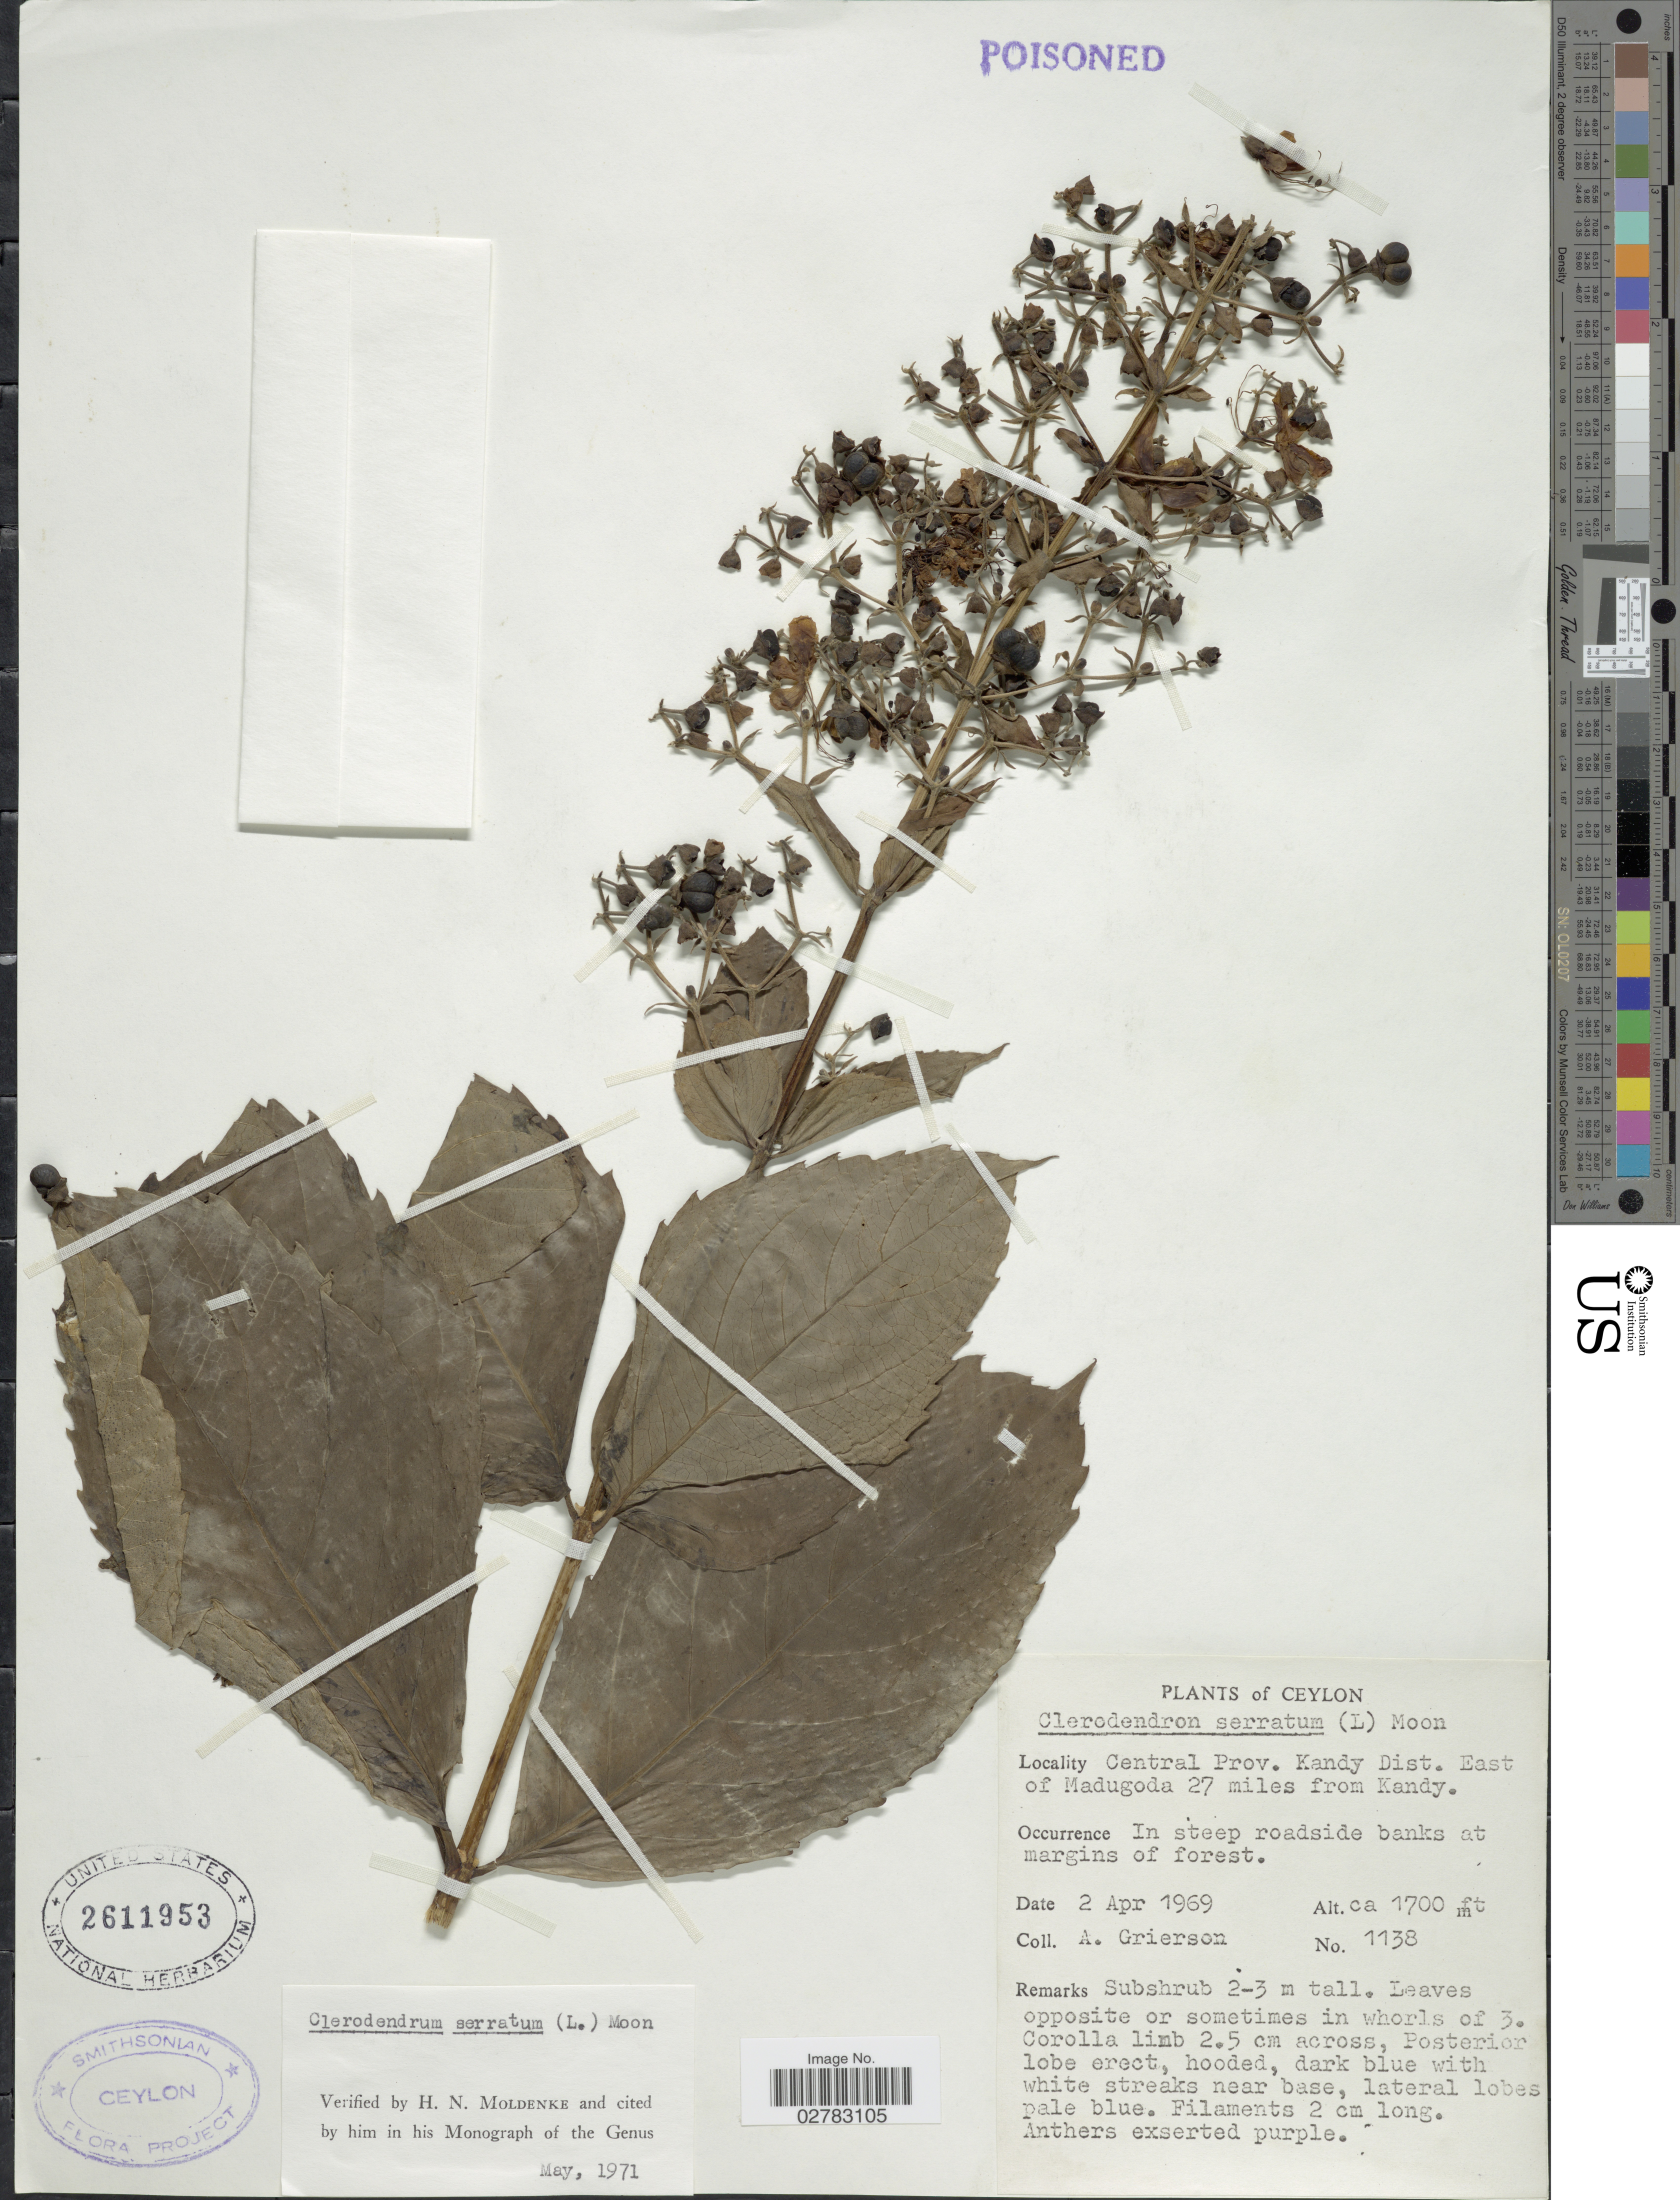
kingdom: Plantae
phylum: Tracheophyta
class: Magnoliopsida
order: Lamiales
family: Lamiaceae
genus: Clerodendrum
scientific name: Clerodendrum serratum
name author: (L.) Moon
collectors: A. Grierson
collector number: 1138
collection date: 1969-04-02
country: Sri Lanka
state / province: Central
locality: Ceylon. Kandy Dist. East of Madugoda 27 miles from Kandy.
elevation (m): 518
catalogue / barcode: US 2611953